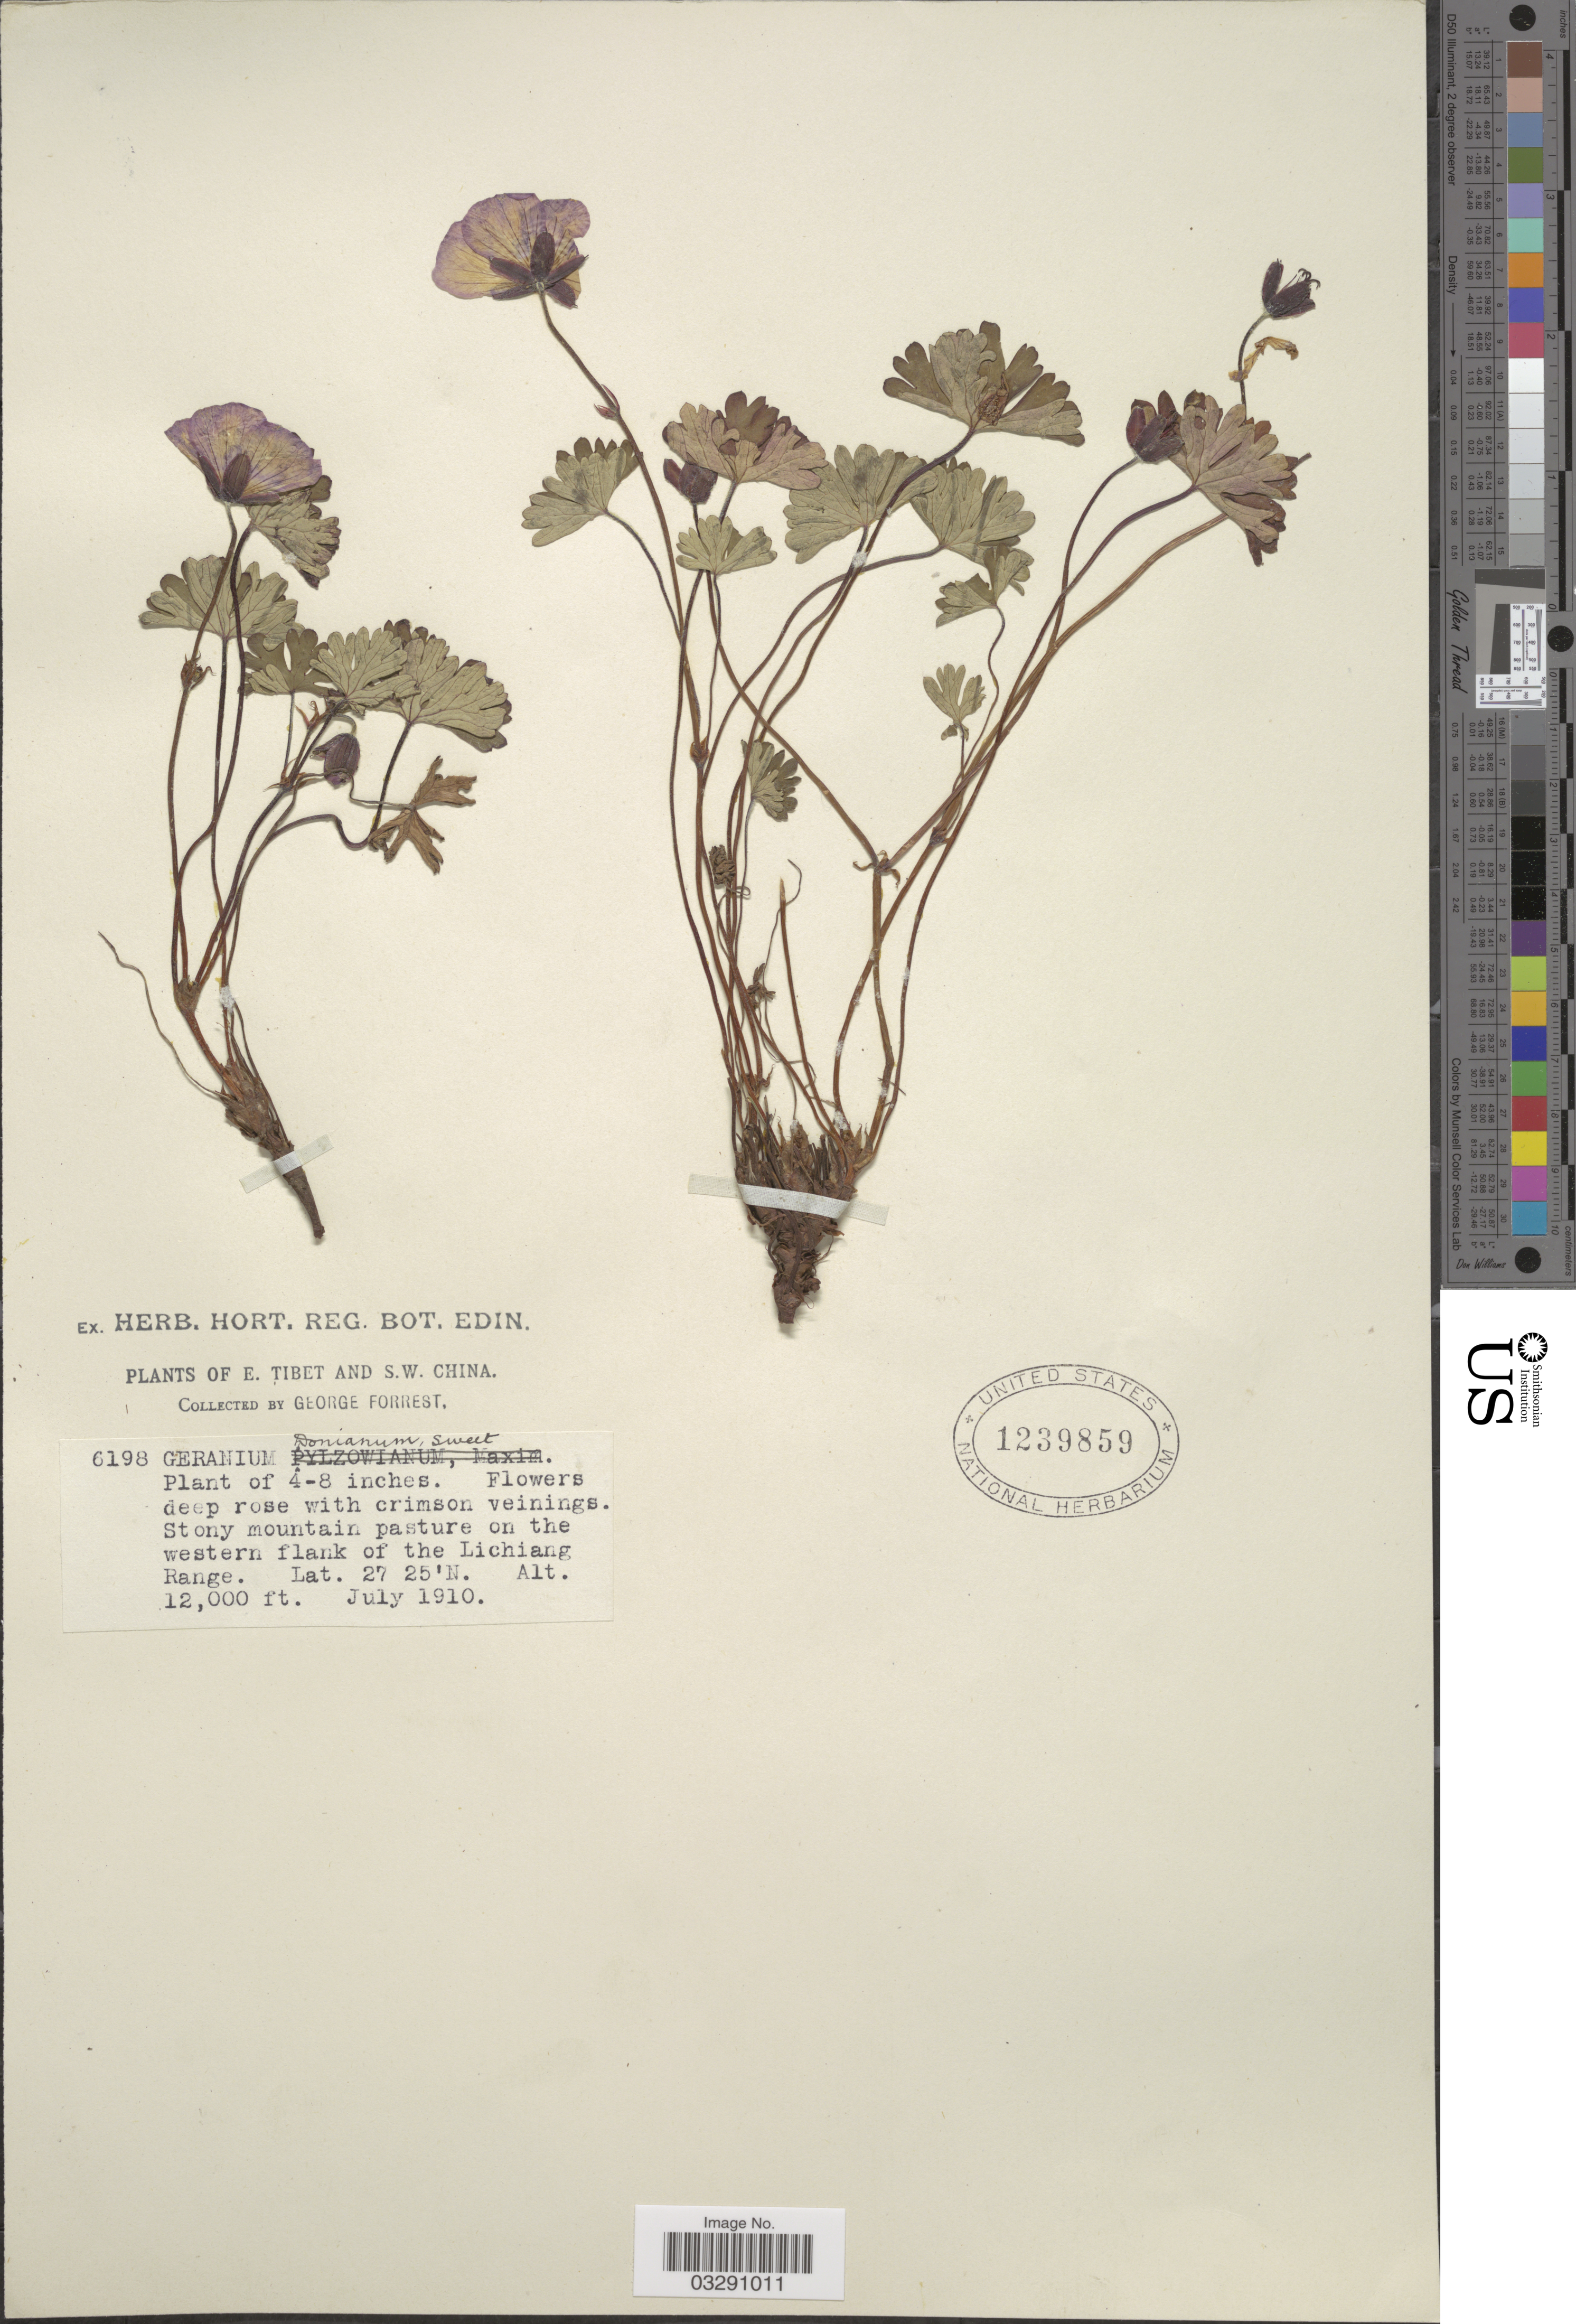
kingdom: Plantae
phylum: Tracheophyta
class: Magnoliopsida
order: Geraniales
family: Geraniaceae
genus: Geranium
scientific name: Geranium donianum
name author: Sweet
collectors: G. Forrest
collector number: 6198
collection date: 1910-07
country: China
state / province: Xizang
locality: E. Tibet and S.W. China. Stony mountain pasture on the western flank of the Lichiang Range.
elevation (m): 3658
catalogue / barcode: US 1239859